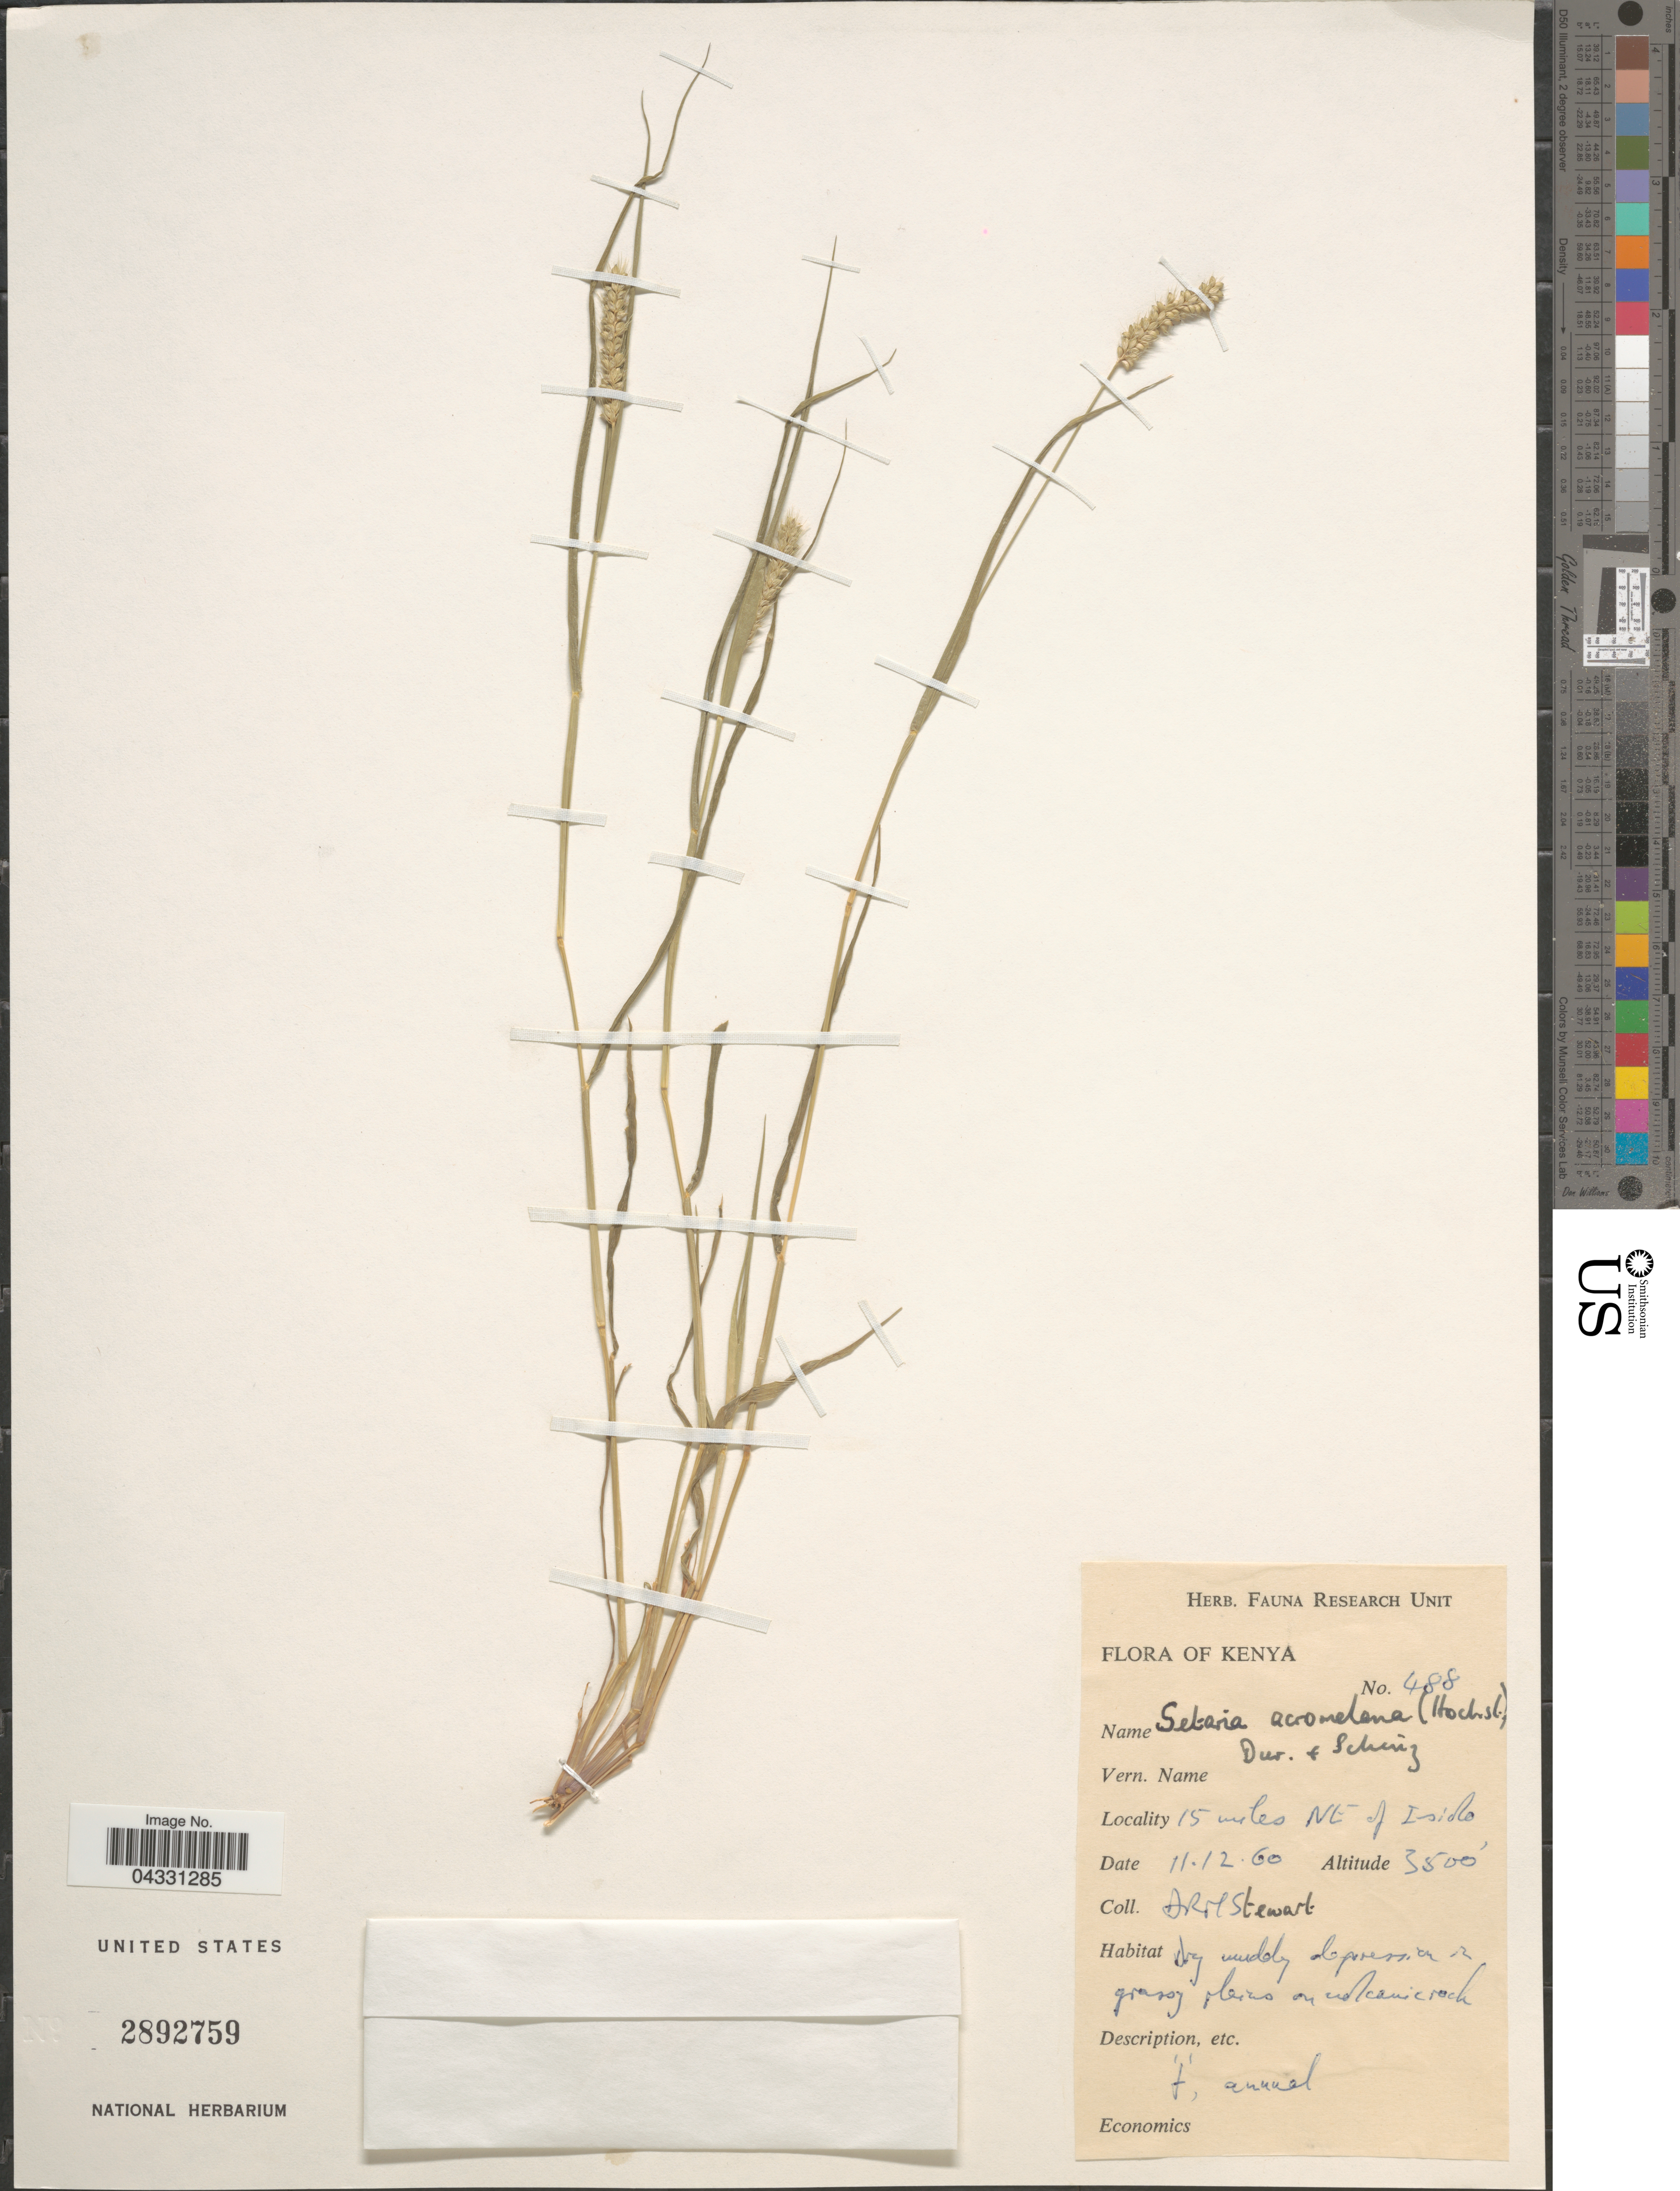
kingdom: Plantae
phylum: Tracheophyta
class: Liliopsida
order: Poales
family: Poaceae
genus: Setaria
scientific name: Setaria acromelaena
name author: (Hochst.) Durand & Schinz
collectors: D. Stewart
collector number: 488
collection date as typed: Transcribed d/m/y: 11/12/60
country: Kenya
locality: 15 miles NE of Isido.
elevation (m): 1067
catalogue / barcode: US 2892759